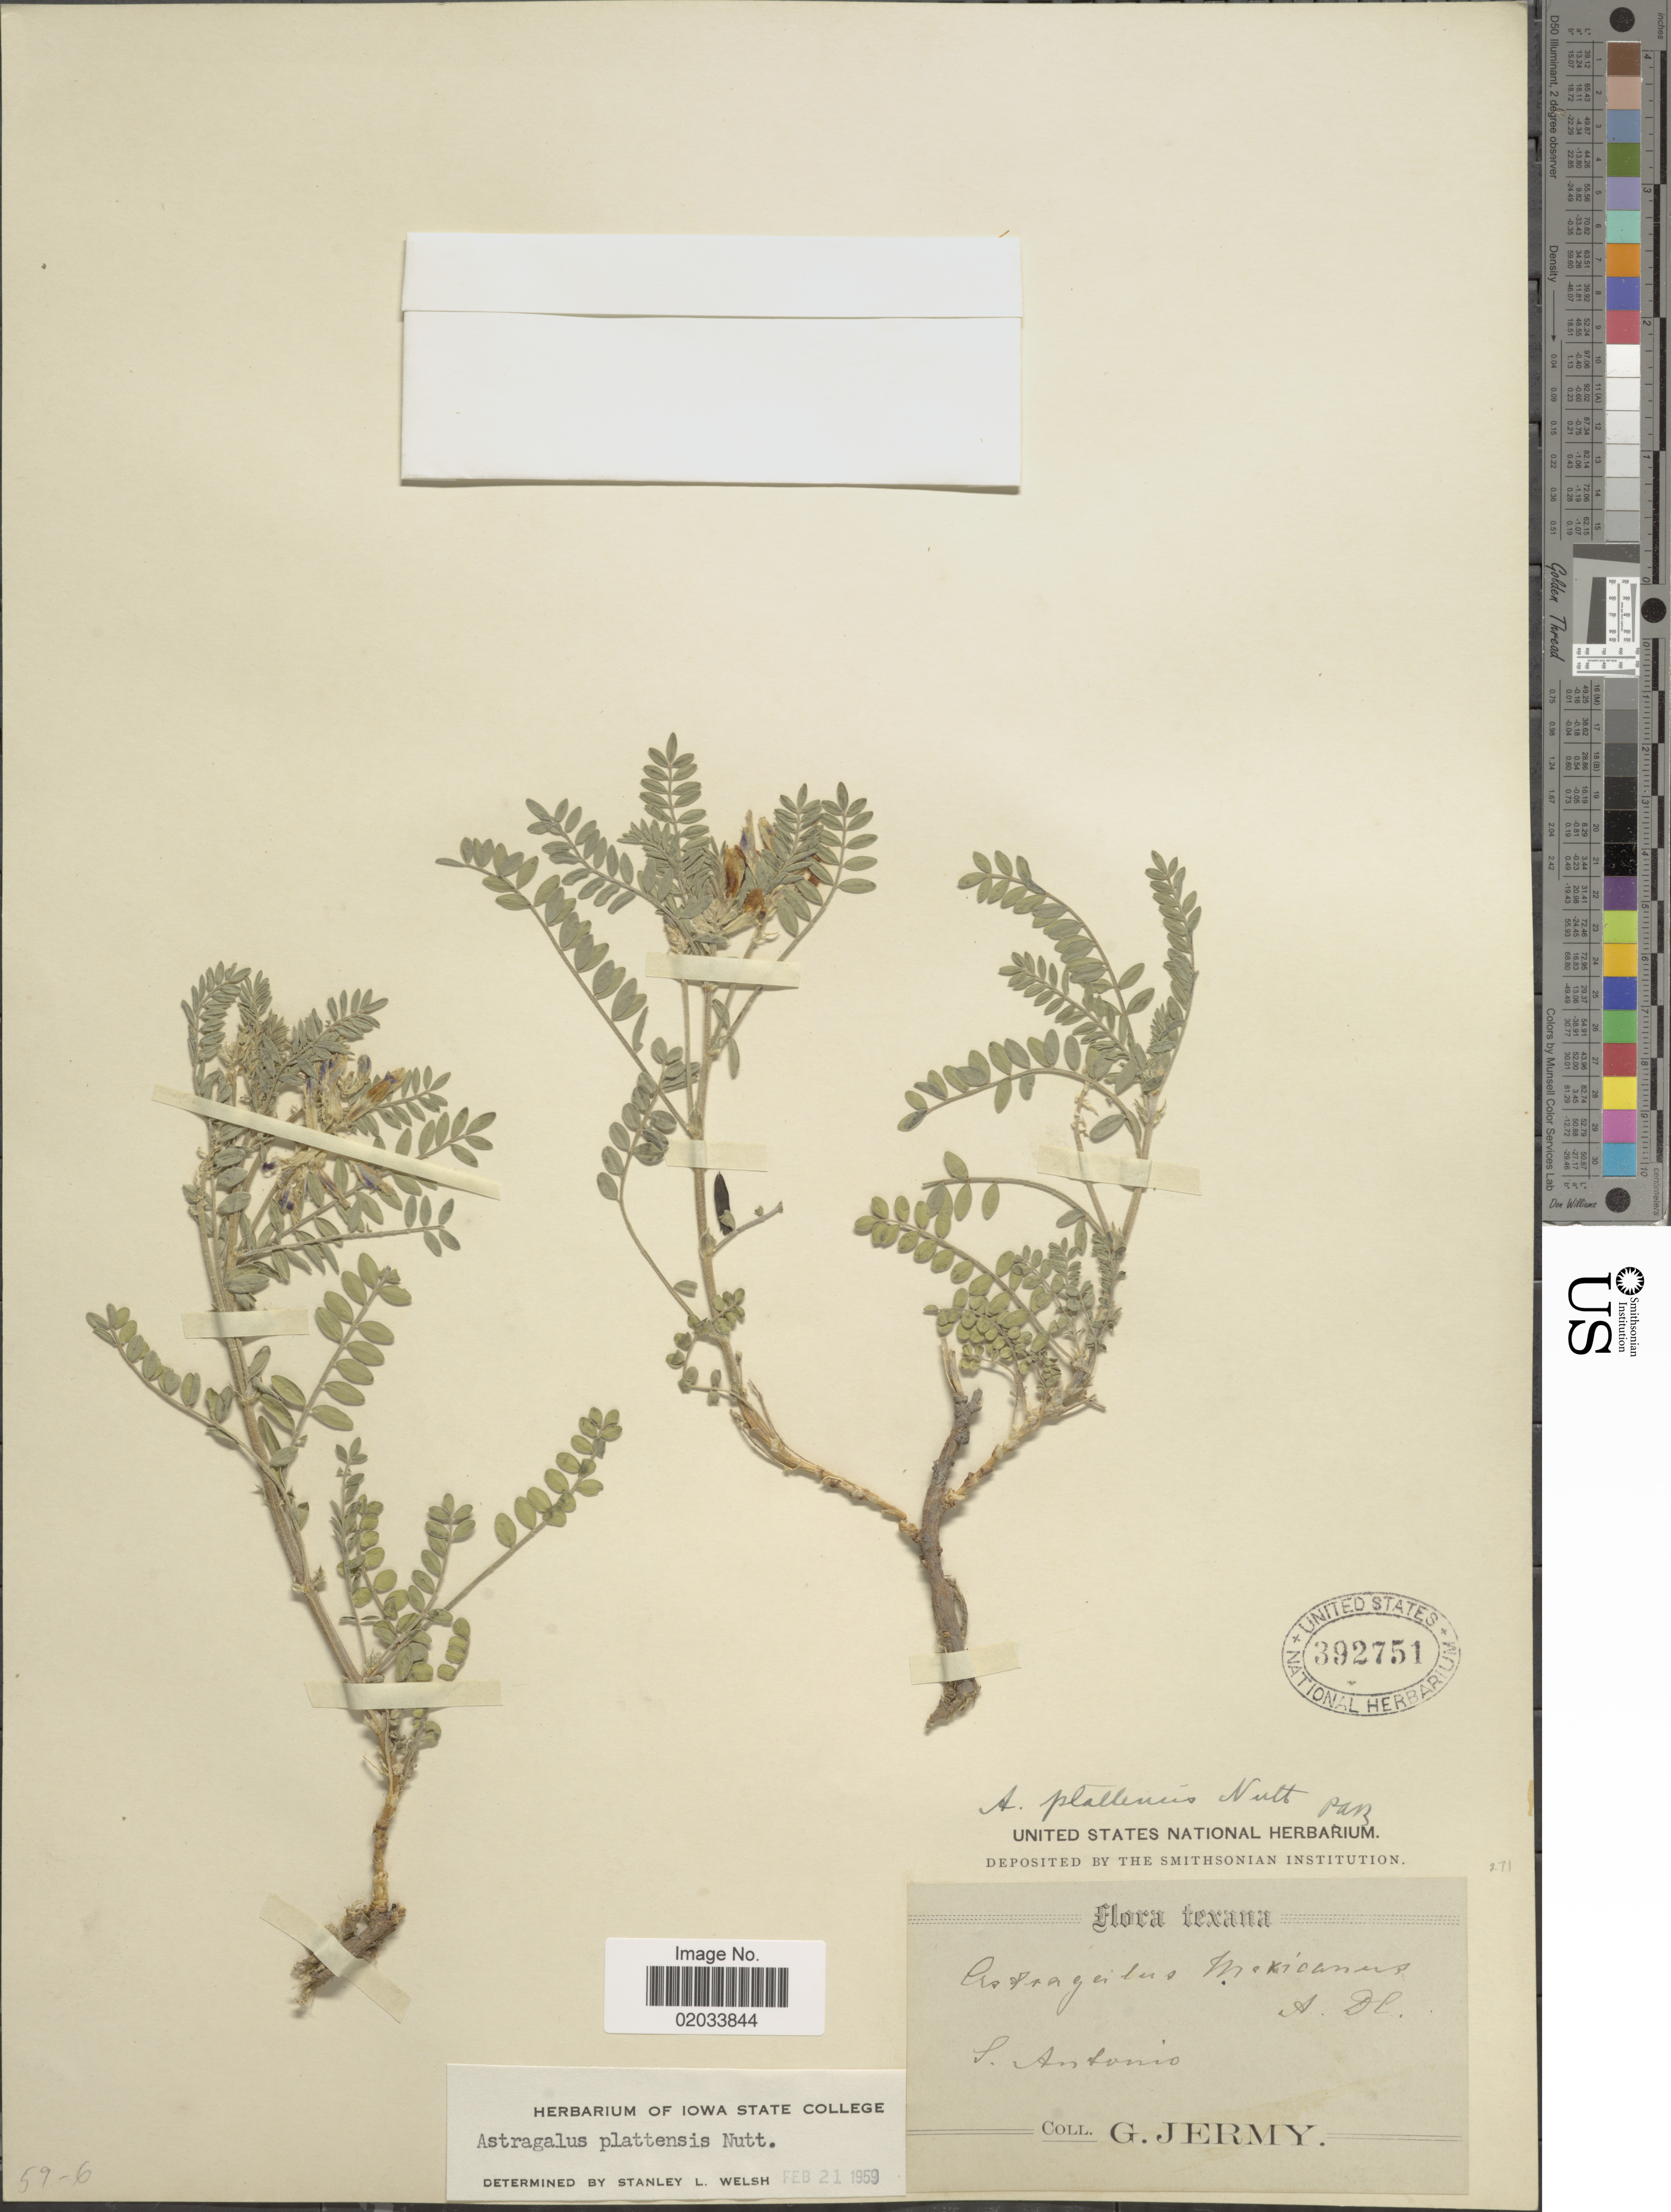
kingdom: Plantae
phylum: Tracheophyta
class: Magnoliopsida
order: Fabales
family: Fabaceae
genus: Astragalus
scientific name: Astragalus plattensis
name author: Nutt. ex Torr. & A. Gray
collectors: G. Jermy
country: United States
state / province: Texas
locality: S. Antonio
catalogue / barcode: US 392751